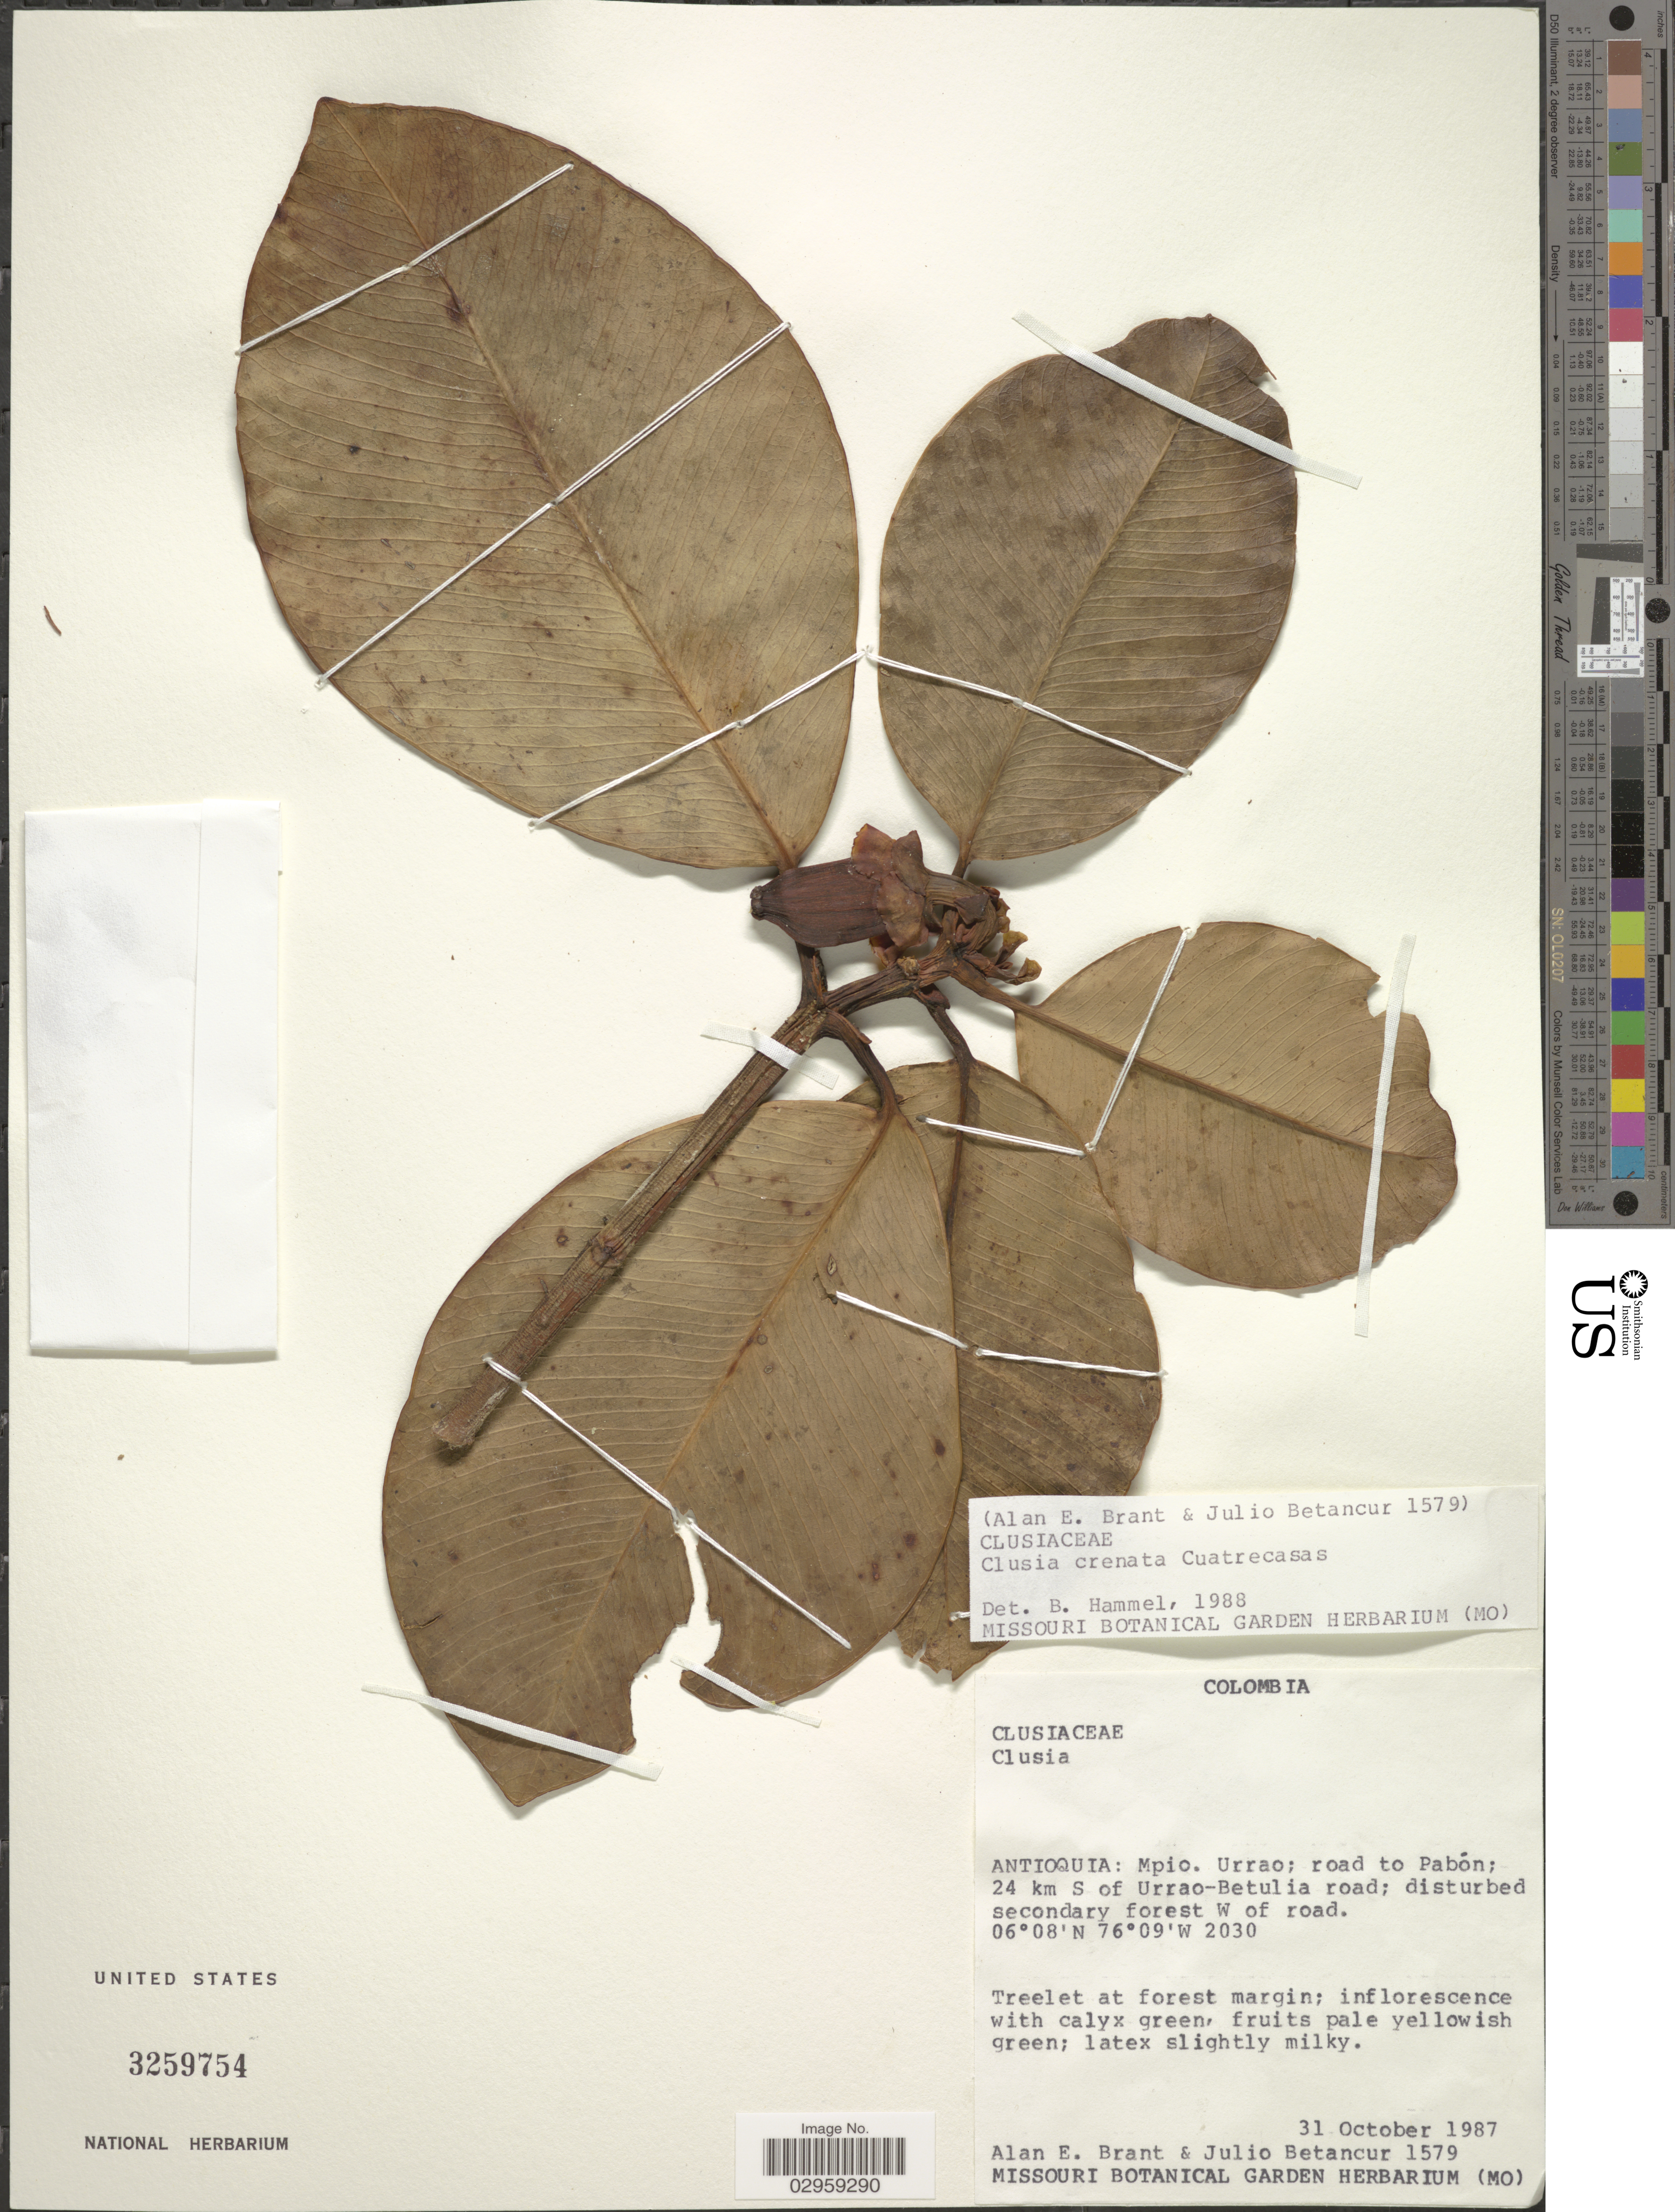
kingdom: Plantae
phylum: Tracheophyta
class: Magnoliopsida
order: Malpighiales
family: Clusiaceae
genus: Clusia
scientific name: Clusia crenata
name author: Cuatrec.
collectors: A. Brant & J. Betancur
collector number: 1579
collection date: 1987-10-31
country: Colombia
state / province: Antioquia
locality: Mpio. Urrao; road to Pabón; 24 km S of Urrao-Betulia road; disturbed secondary forest W of road.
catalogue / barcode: US 3259754